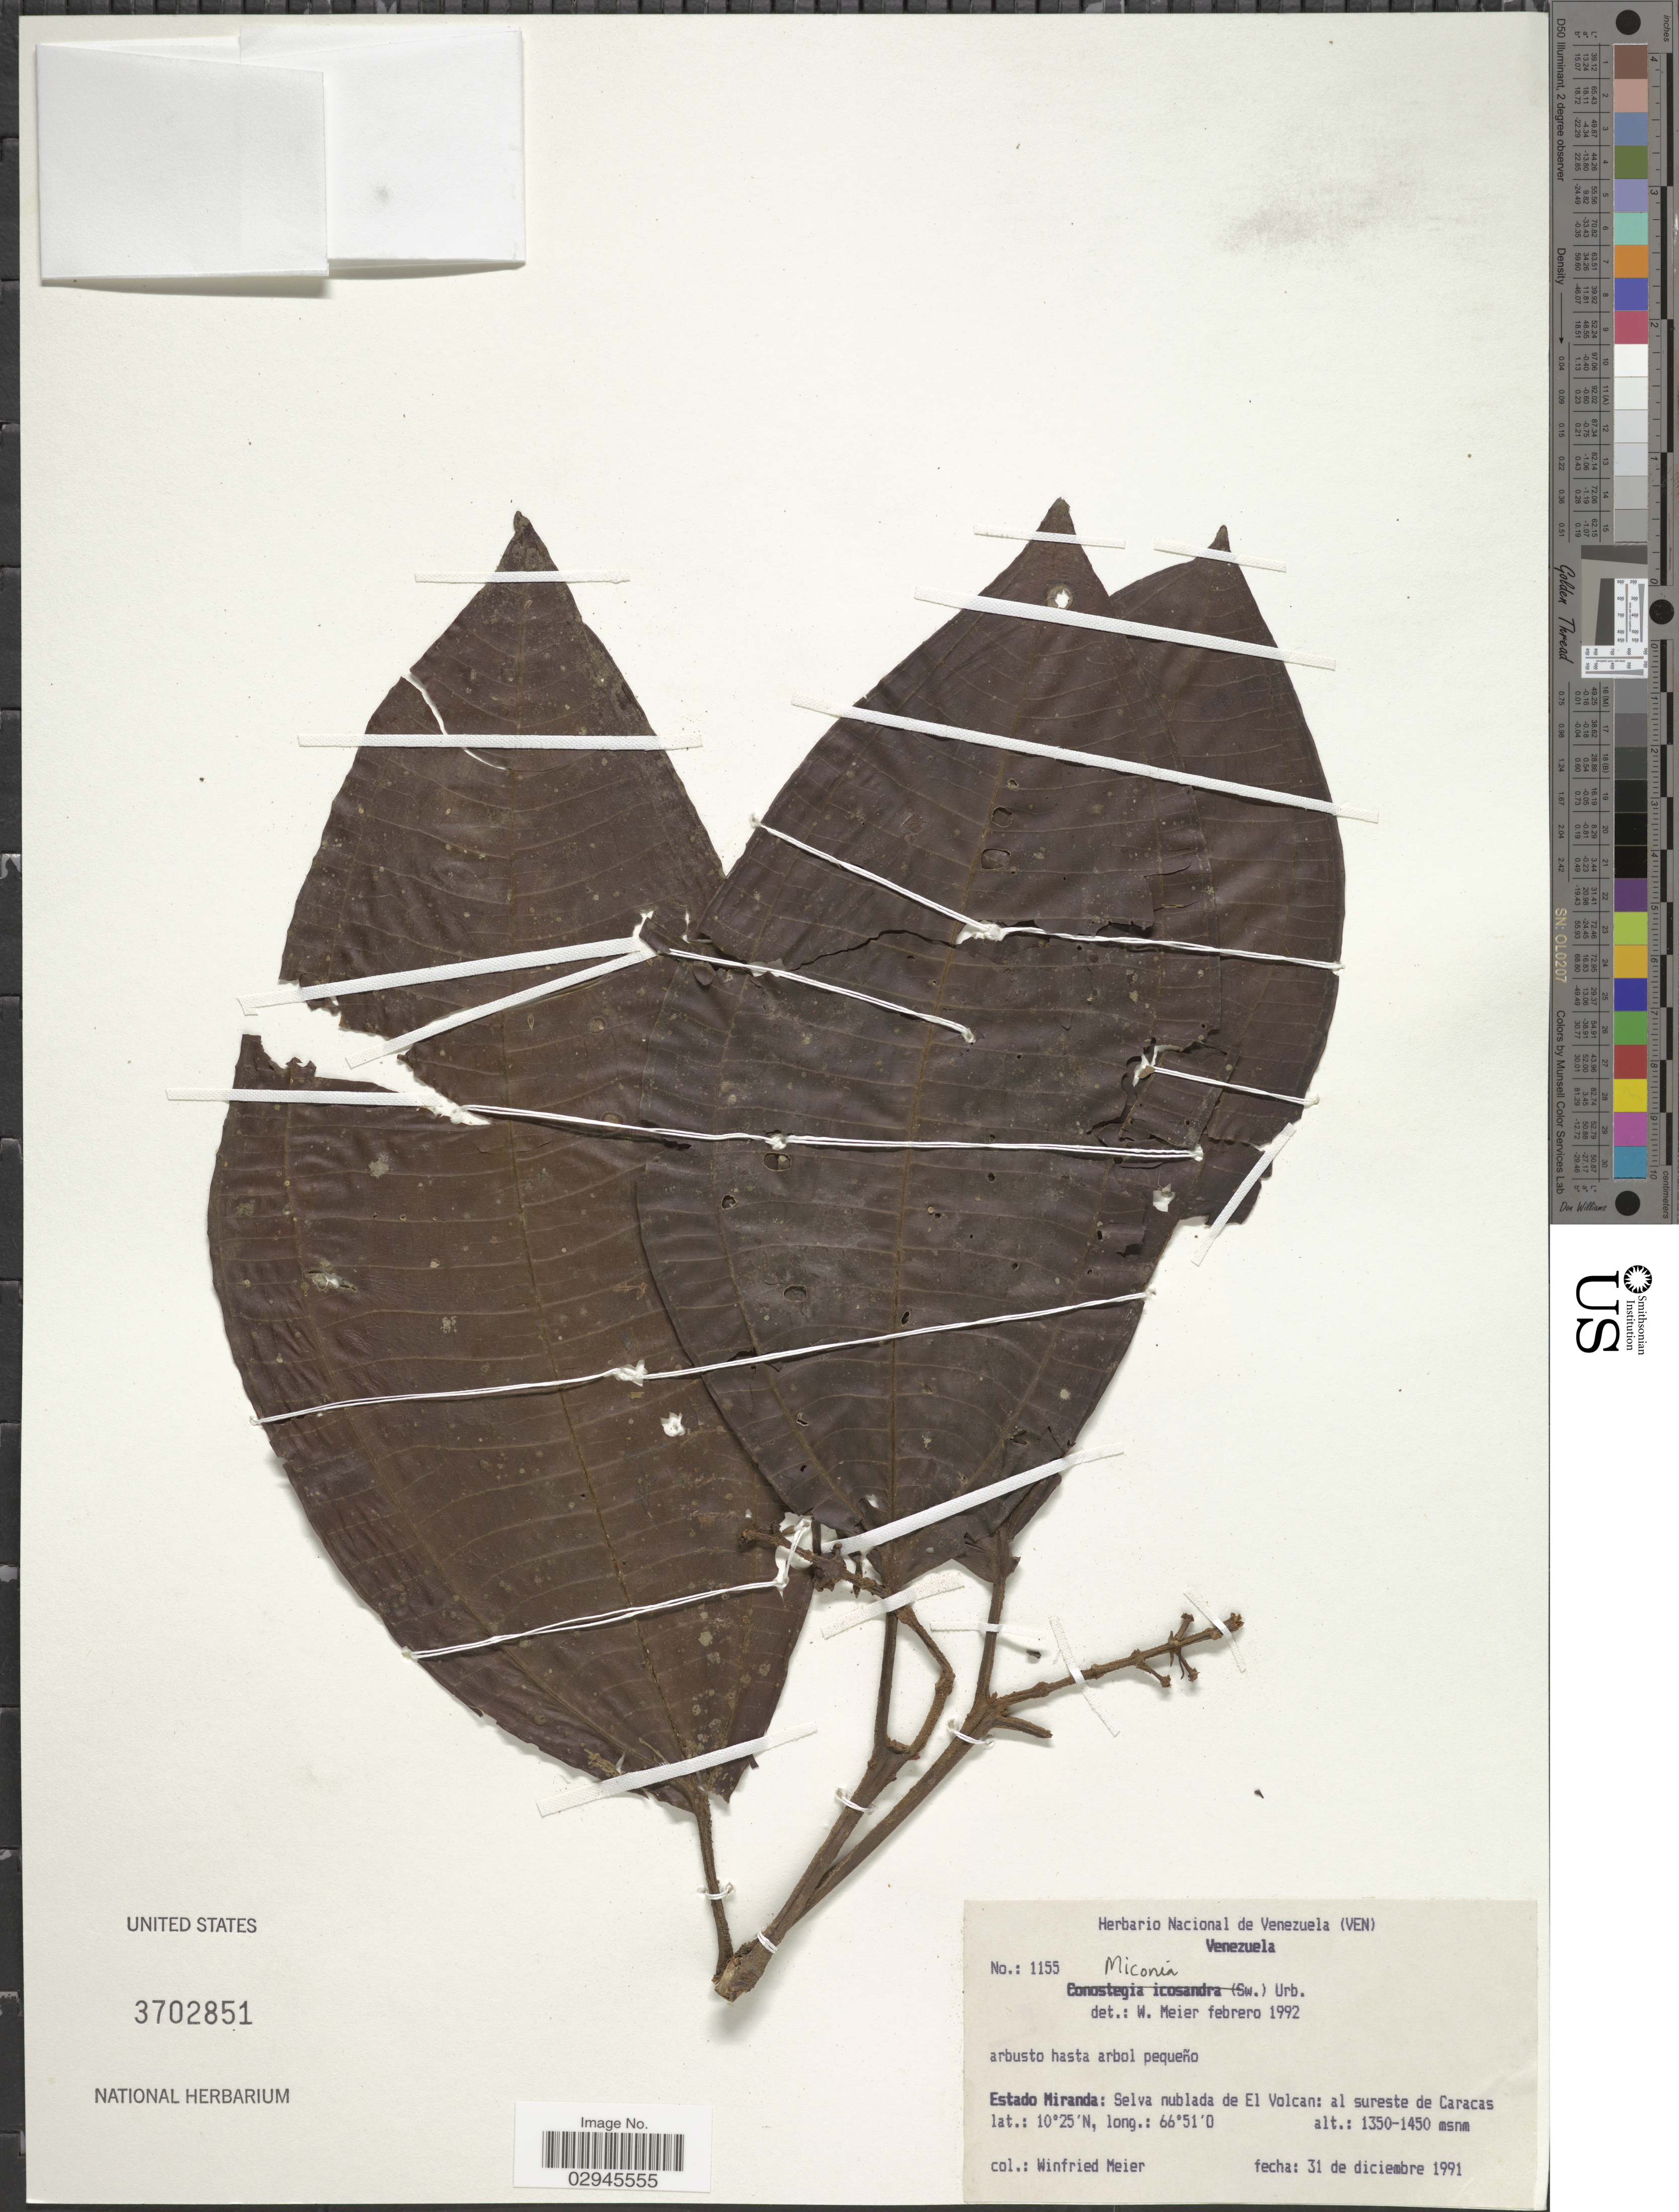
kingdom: Plantae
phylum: Tracheophyta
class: Magnoliopsida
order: Myrtales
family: Melastomataceae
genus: Miconia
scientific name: Miconia sp.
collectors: W. Meier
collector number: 1155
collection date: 1991-12-31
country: Venezuela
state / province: Miranda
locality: Selva nublada de El Volcan: al sureste de Caracas.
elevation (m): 1350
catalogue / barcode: US 3702851